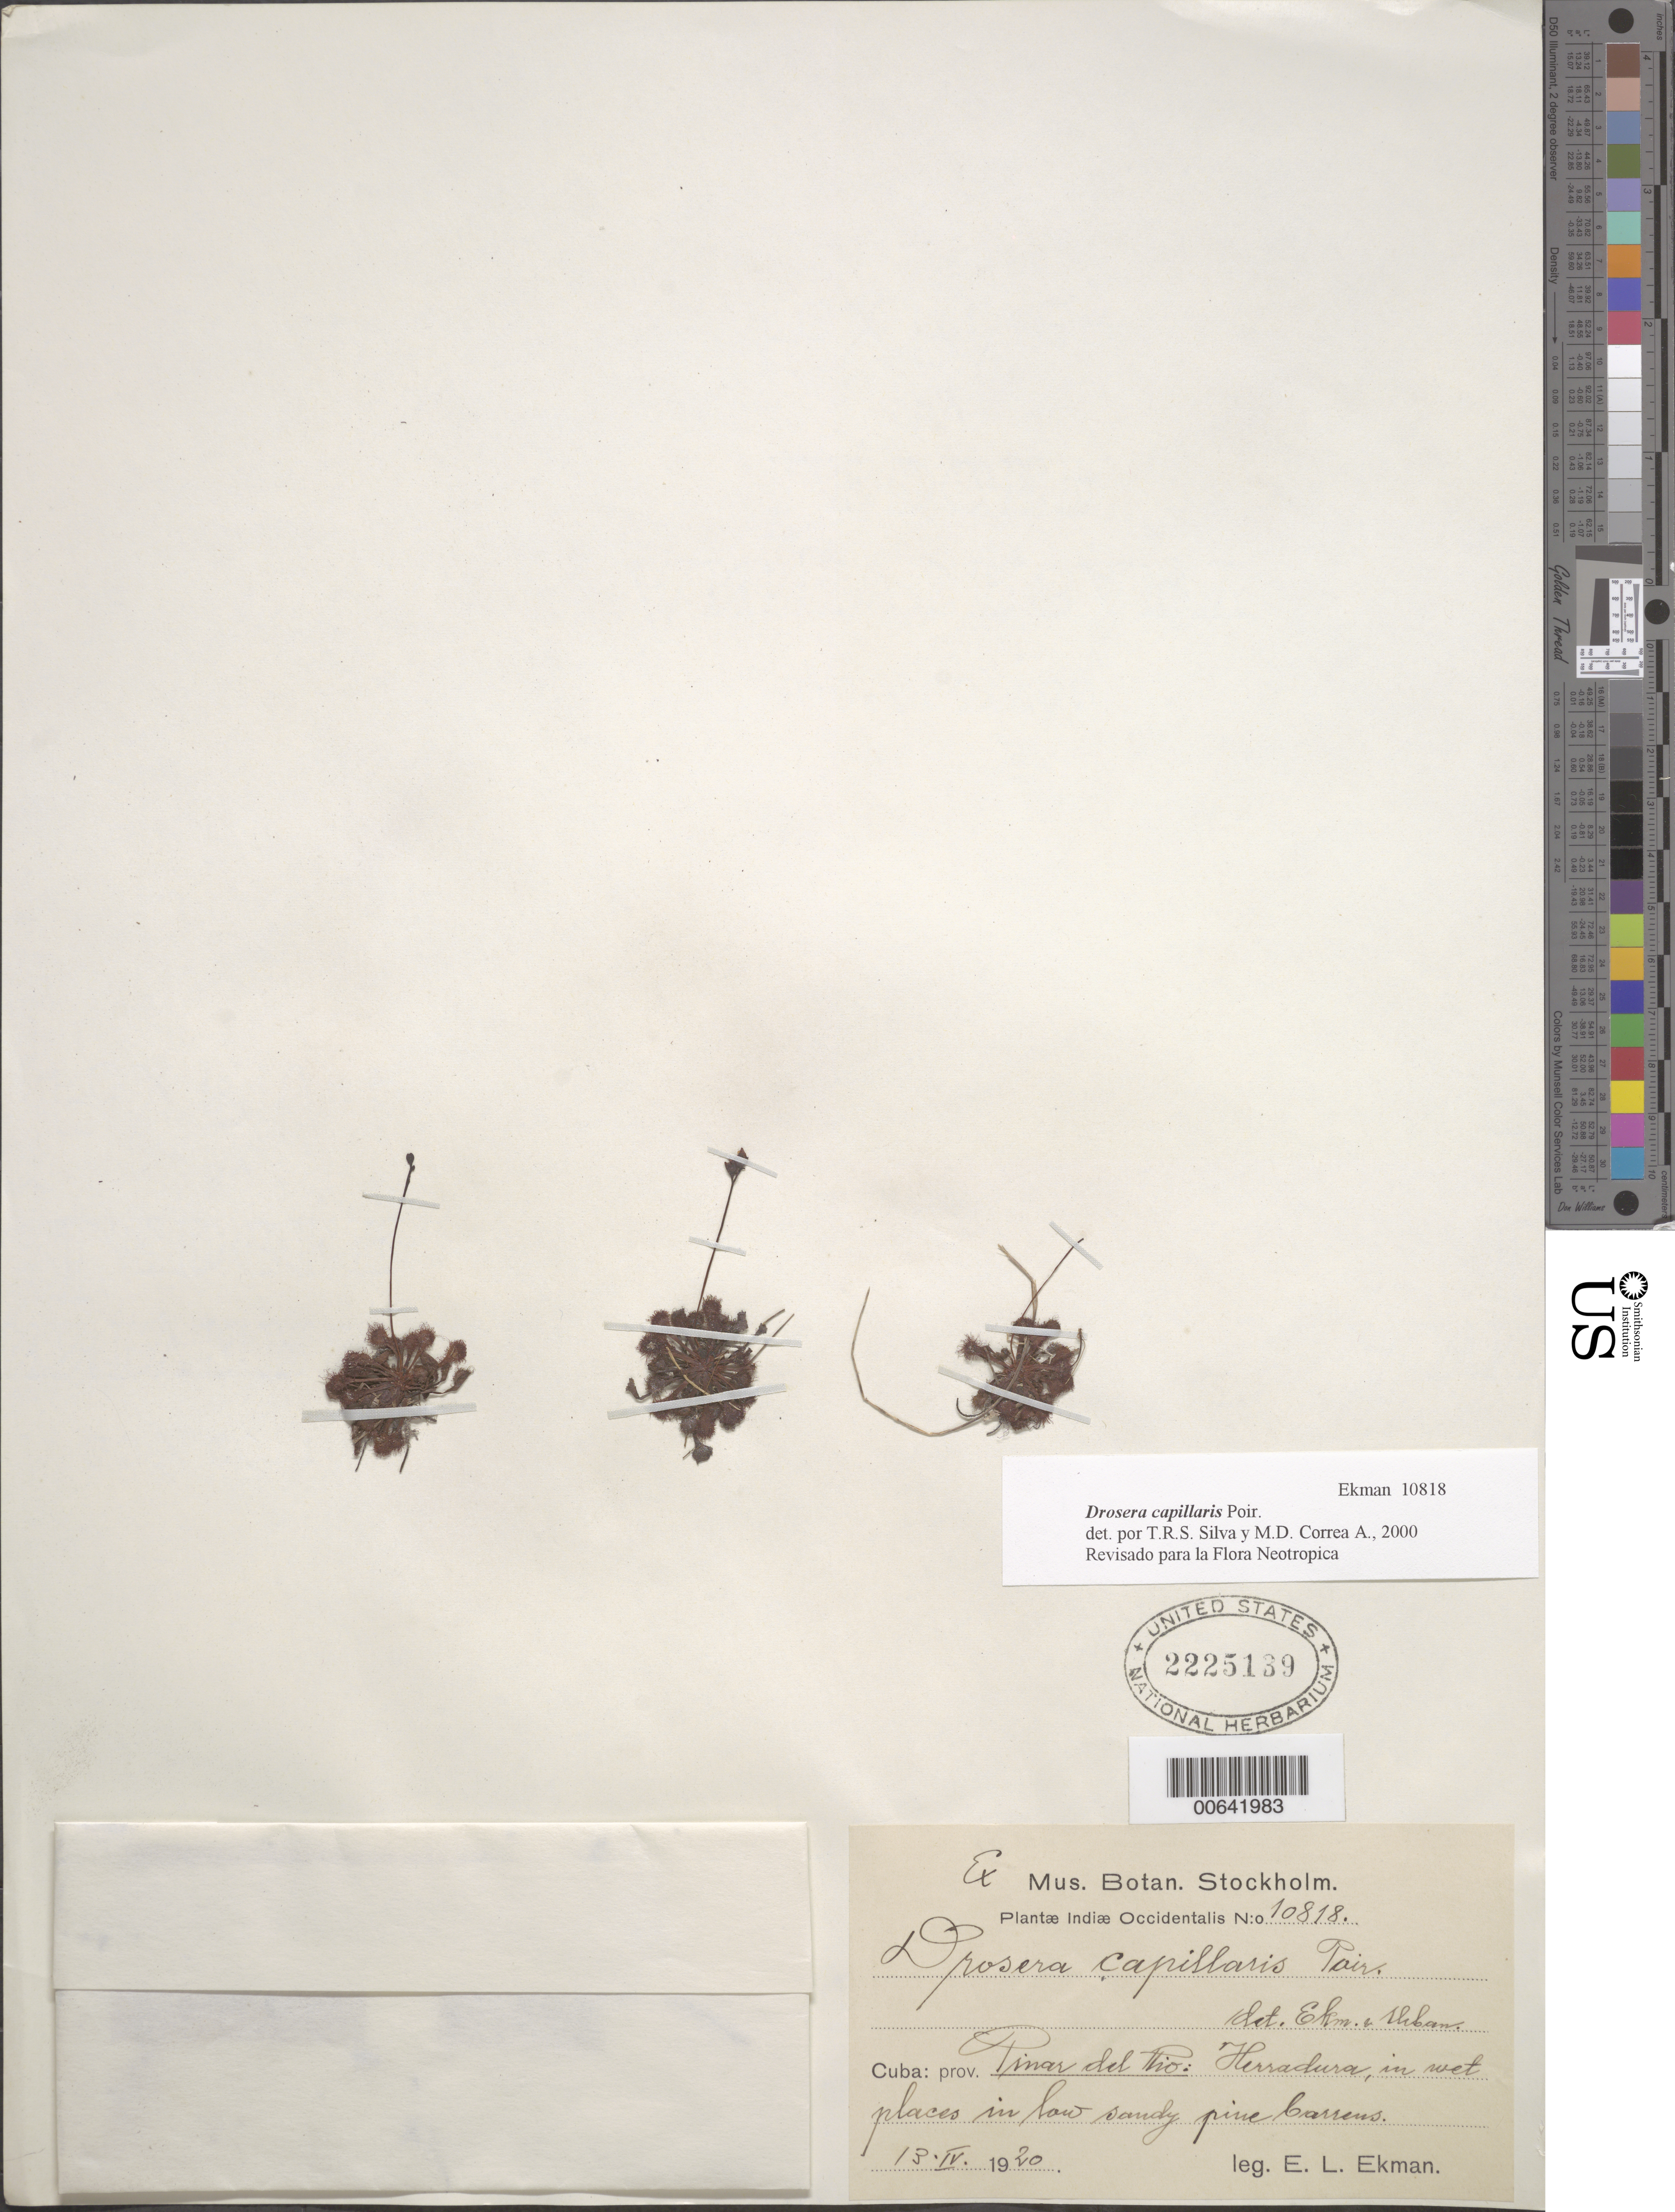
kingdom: Plantae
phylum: Tracheophyta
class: Magnoliopsida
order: Caryophyllales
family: Droseraceae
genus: Drosera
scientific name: Drosera capillaris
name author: Poir.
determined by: Ekman, E. L.; Urban, I.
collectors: E. L. Ekman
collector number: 10818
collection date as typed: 13 Apr 1920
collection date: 1920-04-13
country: Cuba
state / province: Pinar del Río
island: Greater Antilles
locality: Herradura.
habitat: In wet places in low sandy pine barrens.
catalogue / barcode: US 2225139